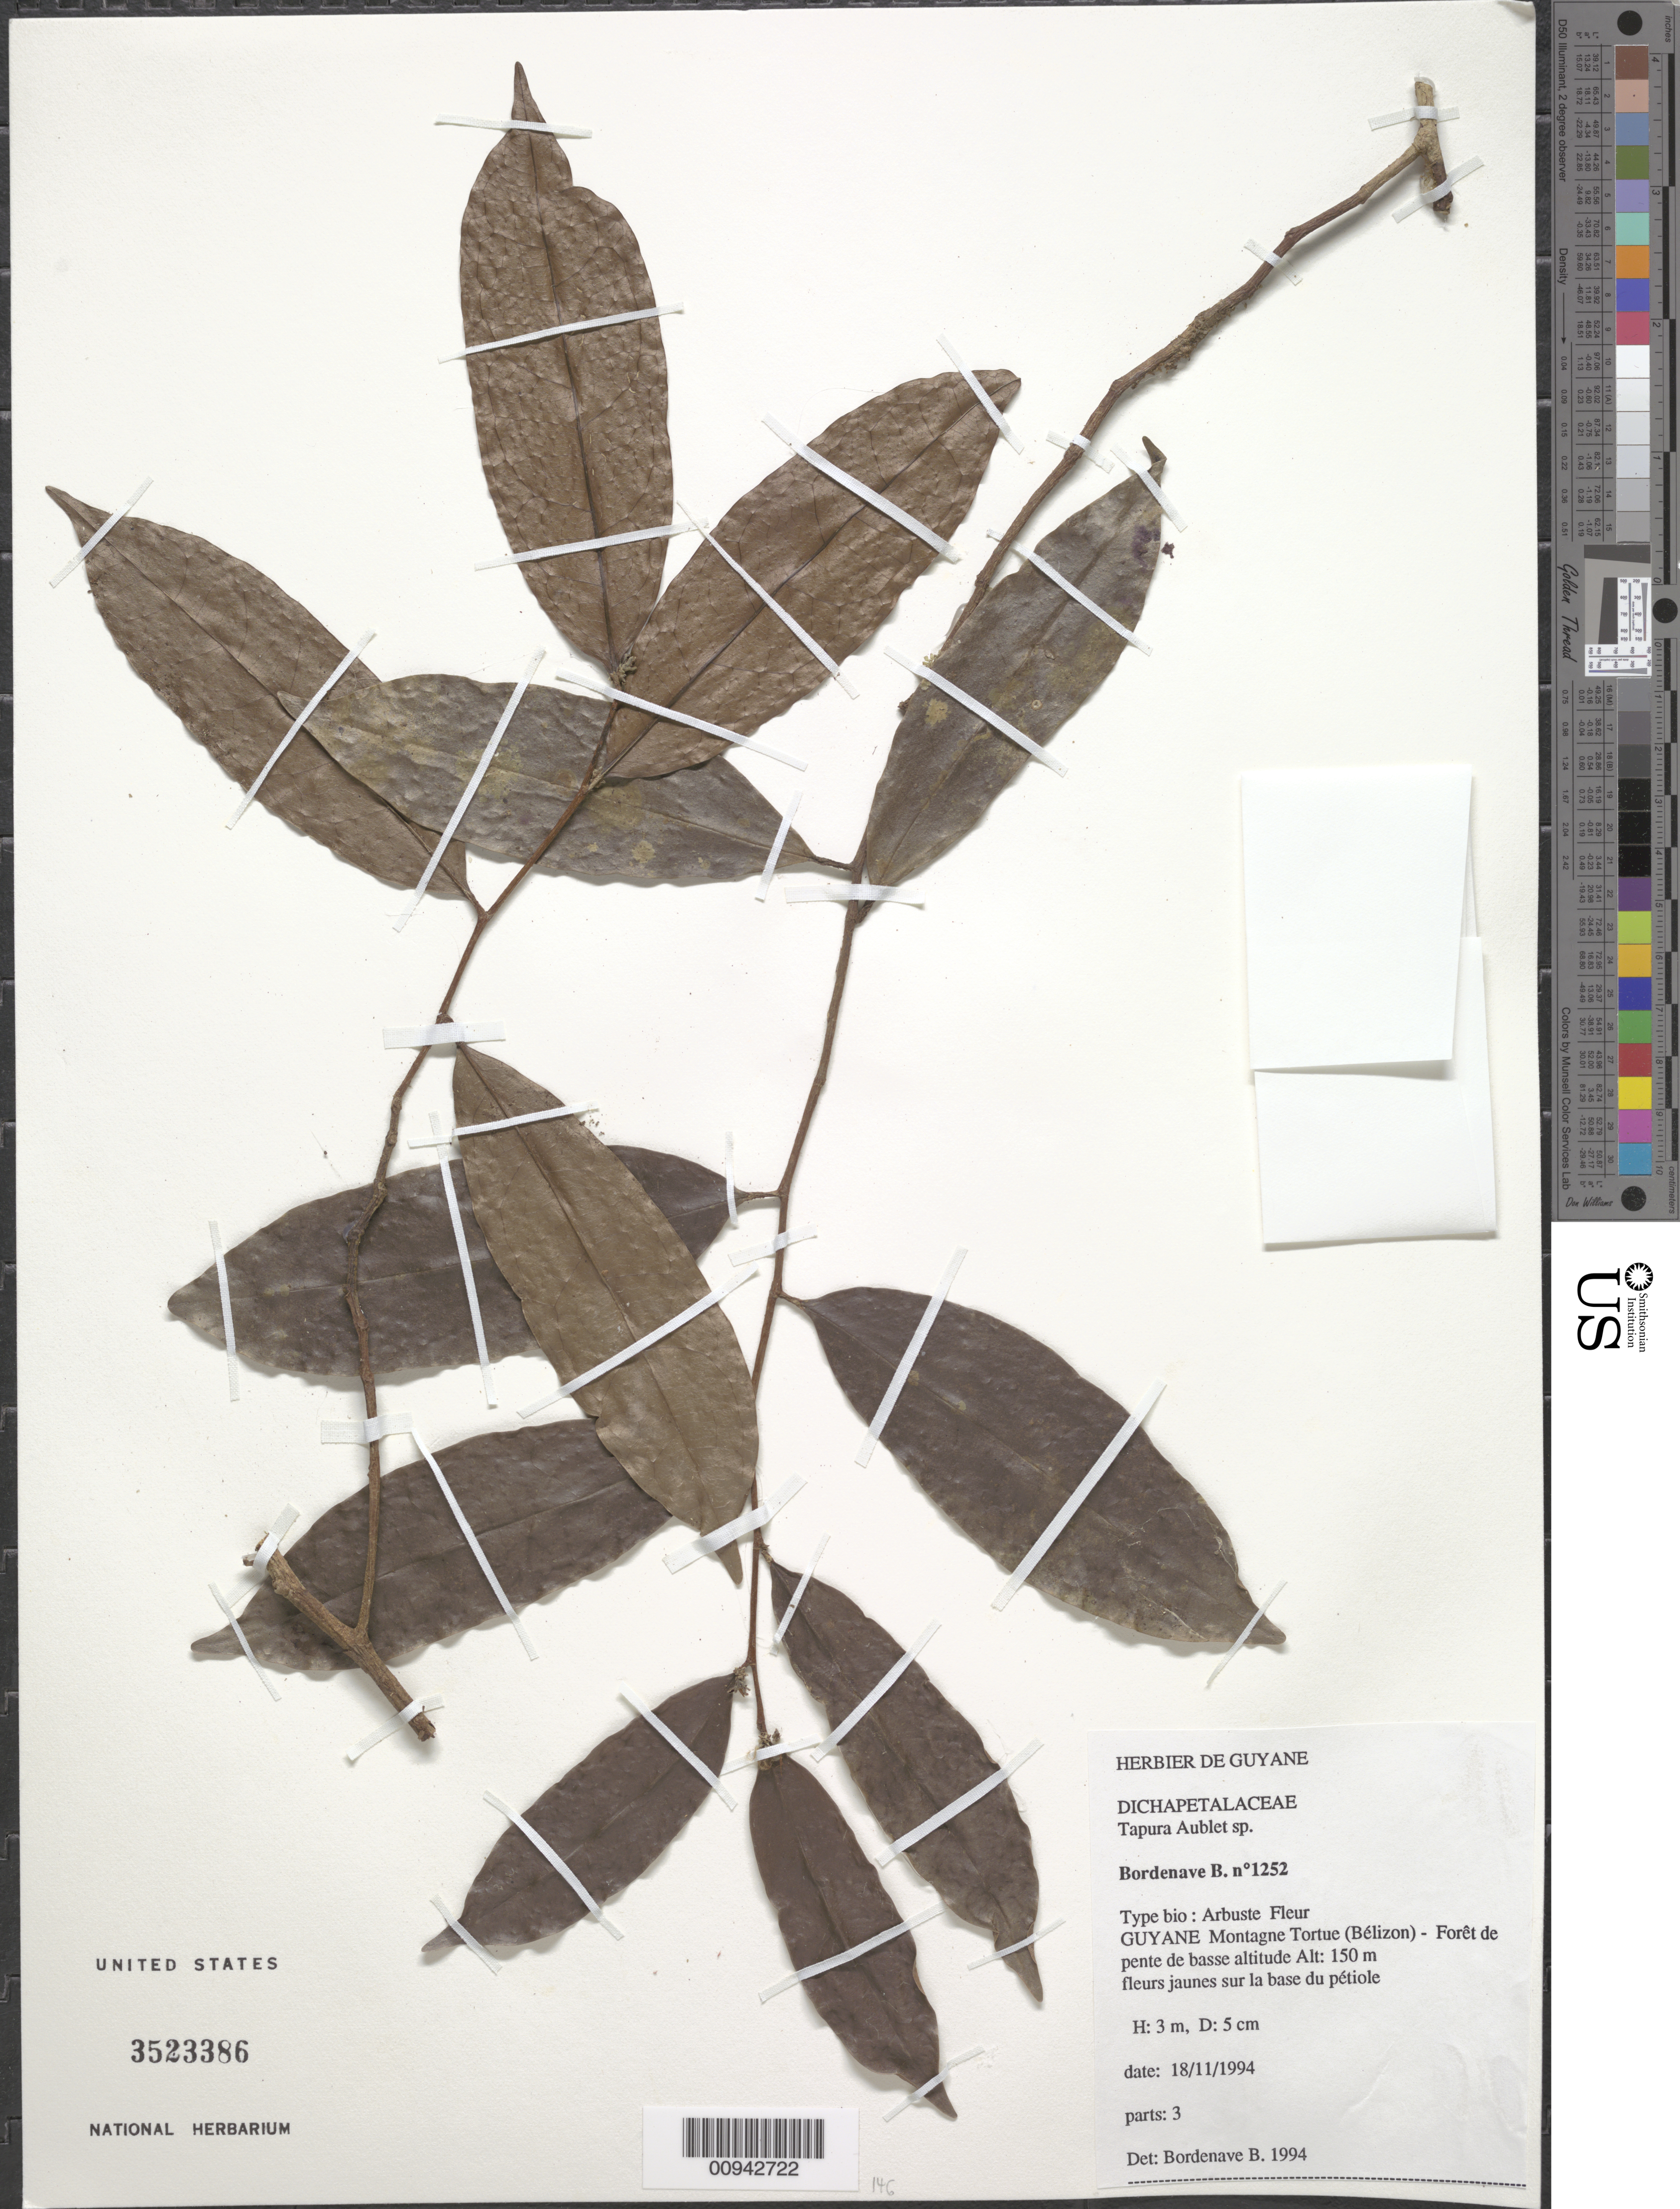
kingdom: Plantae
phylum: Tracheophyta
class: Magnoliopsida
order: Malpighiales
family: Dichapetalaceae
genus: Tapura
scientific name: Tapura sp.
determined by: Bordenave, B.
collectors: B. Bordenave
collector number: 1252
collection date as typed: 18-Nov-94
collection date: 1994-11-18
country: Guyana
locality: Montagne Tortue (Bélizon)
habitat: Foret de pente de basse altitude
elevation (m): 150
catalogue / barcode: US 3523386